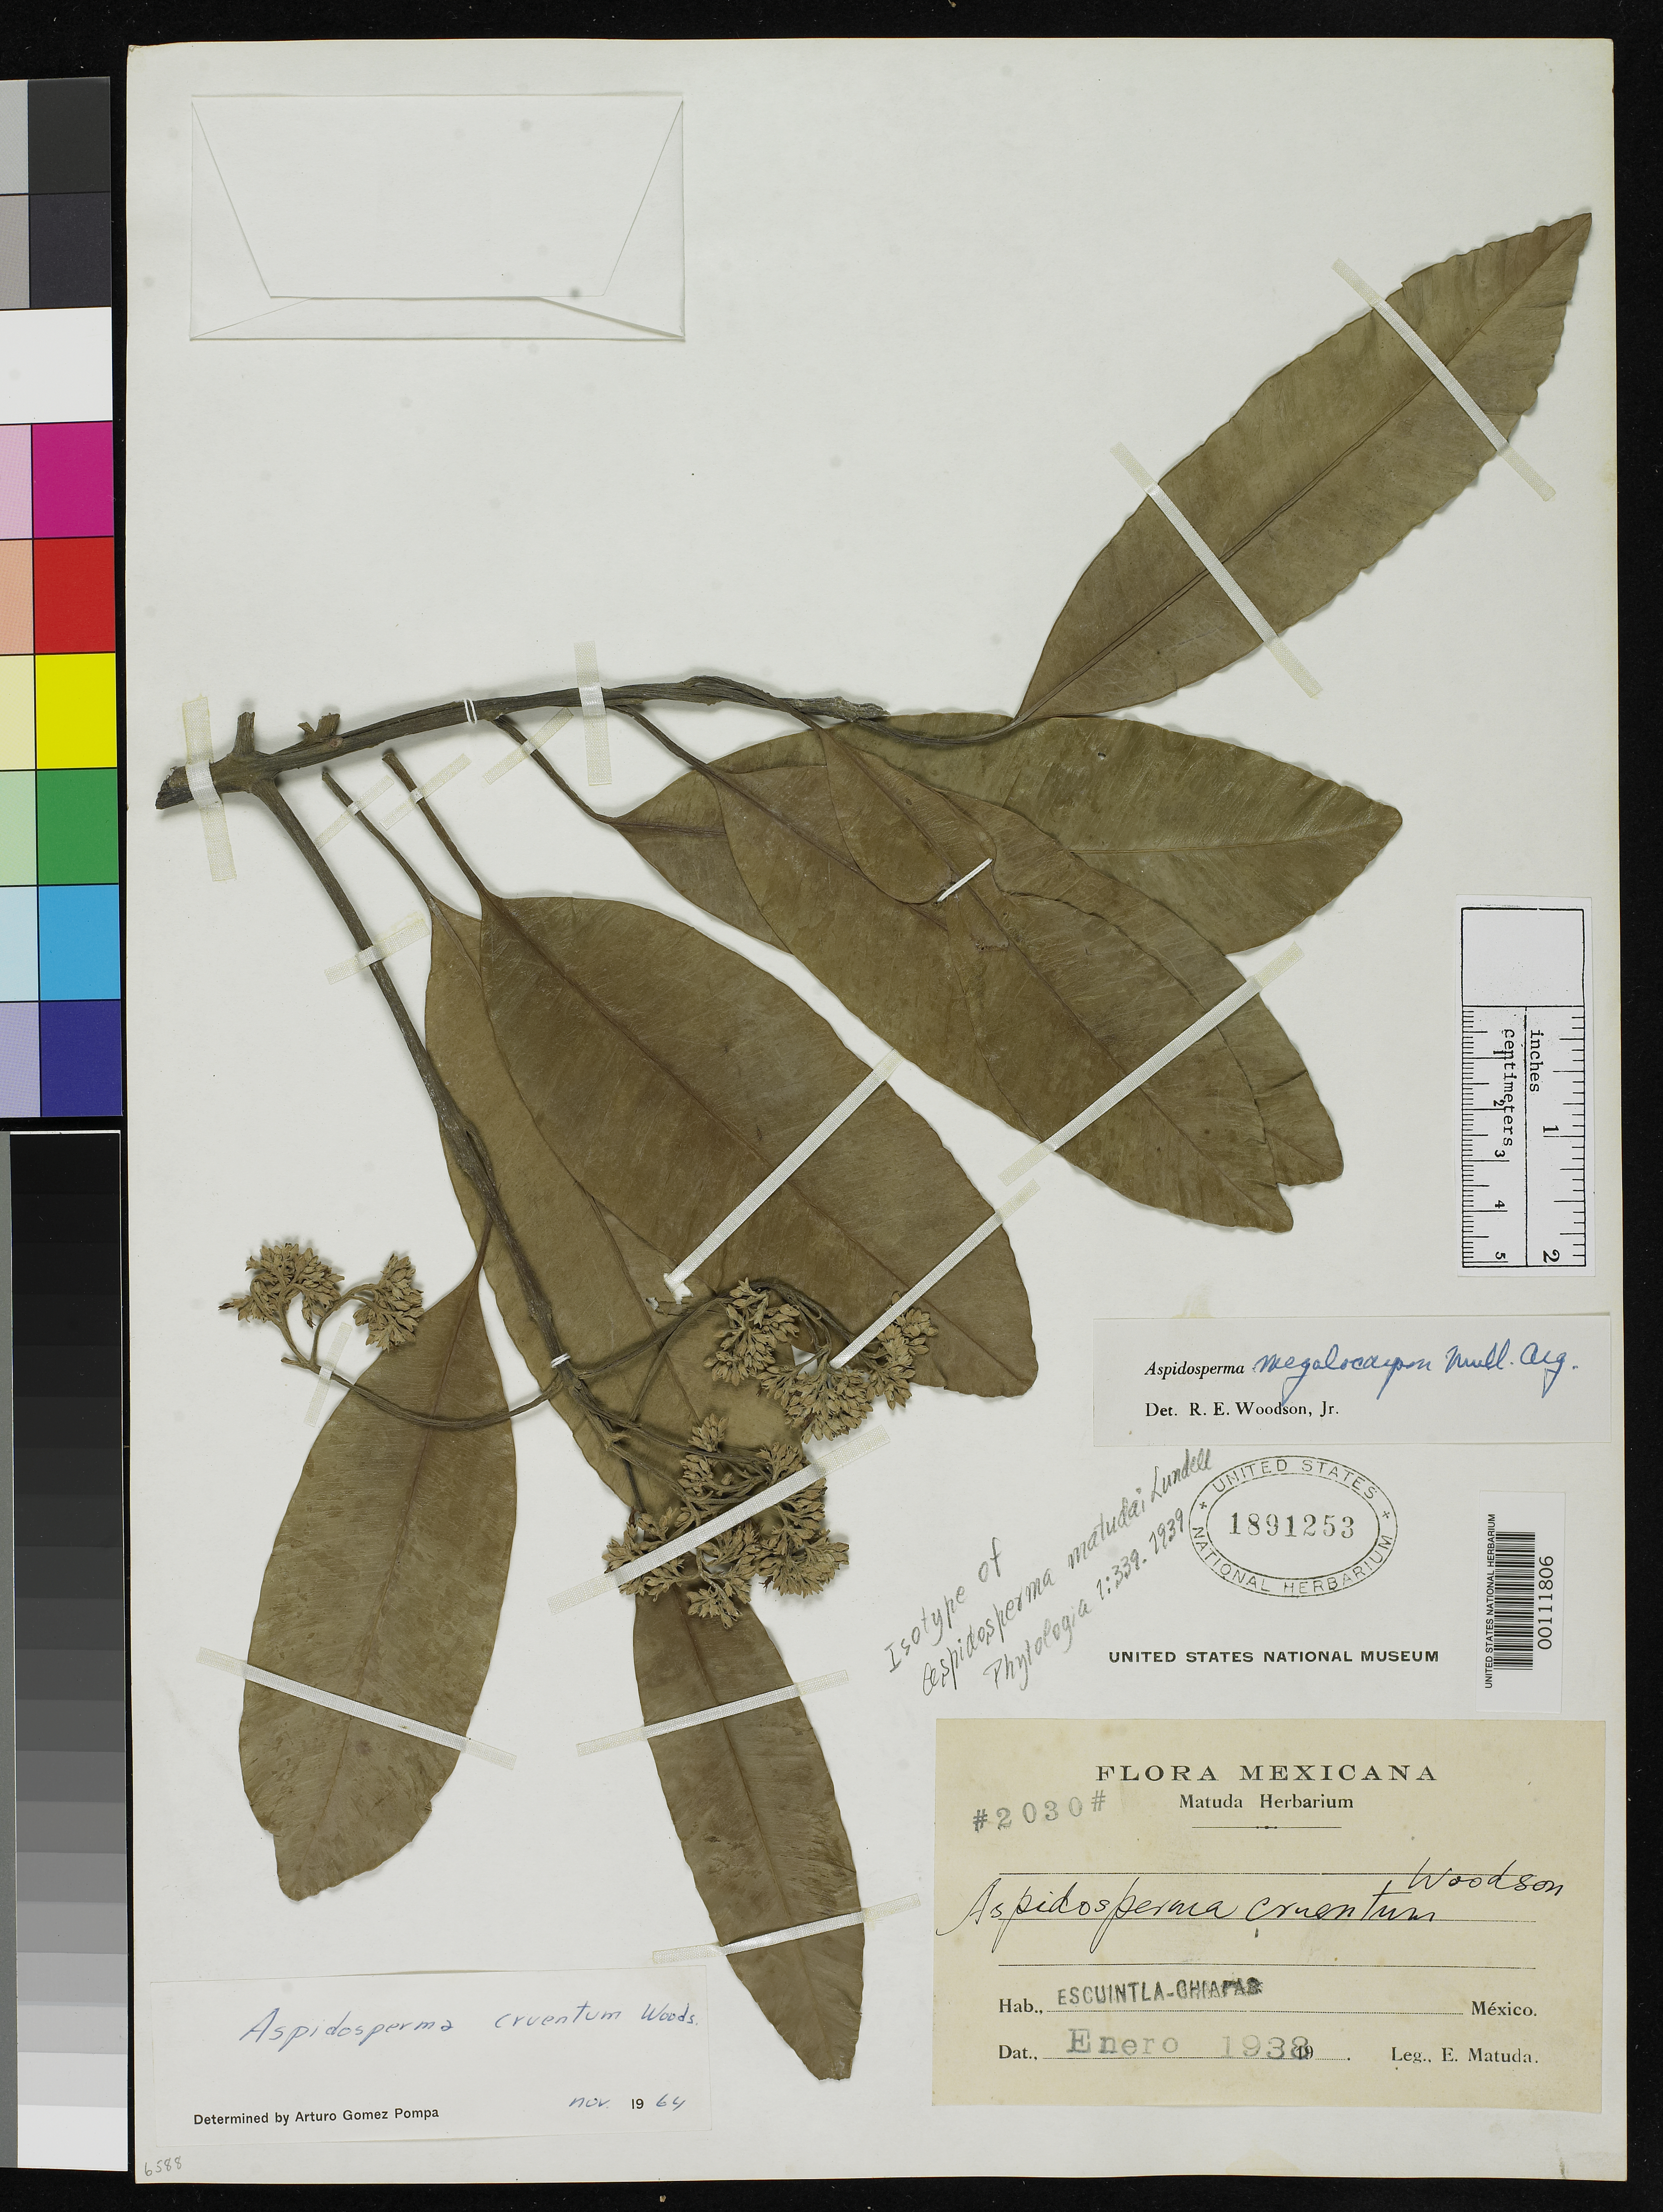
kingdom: Plantae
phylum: Tracheophyta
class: Magnoliopsida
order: Gentianales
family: Apocynaceae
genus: Aspidosperma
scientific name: Aspidosperma matudai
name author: Lundell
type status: Isotype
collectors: E. Matuda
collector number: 2030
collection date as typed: Jan 1938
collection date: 1938-01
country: Mexico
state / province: Chiapas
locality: Escuintla.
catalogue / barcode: US 1891253